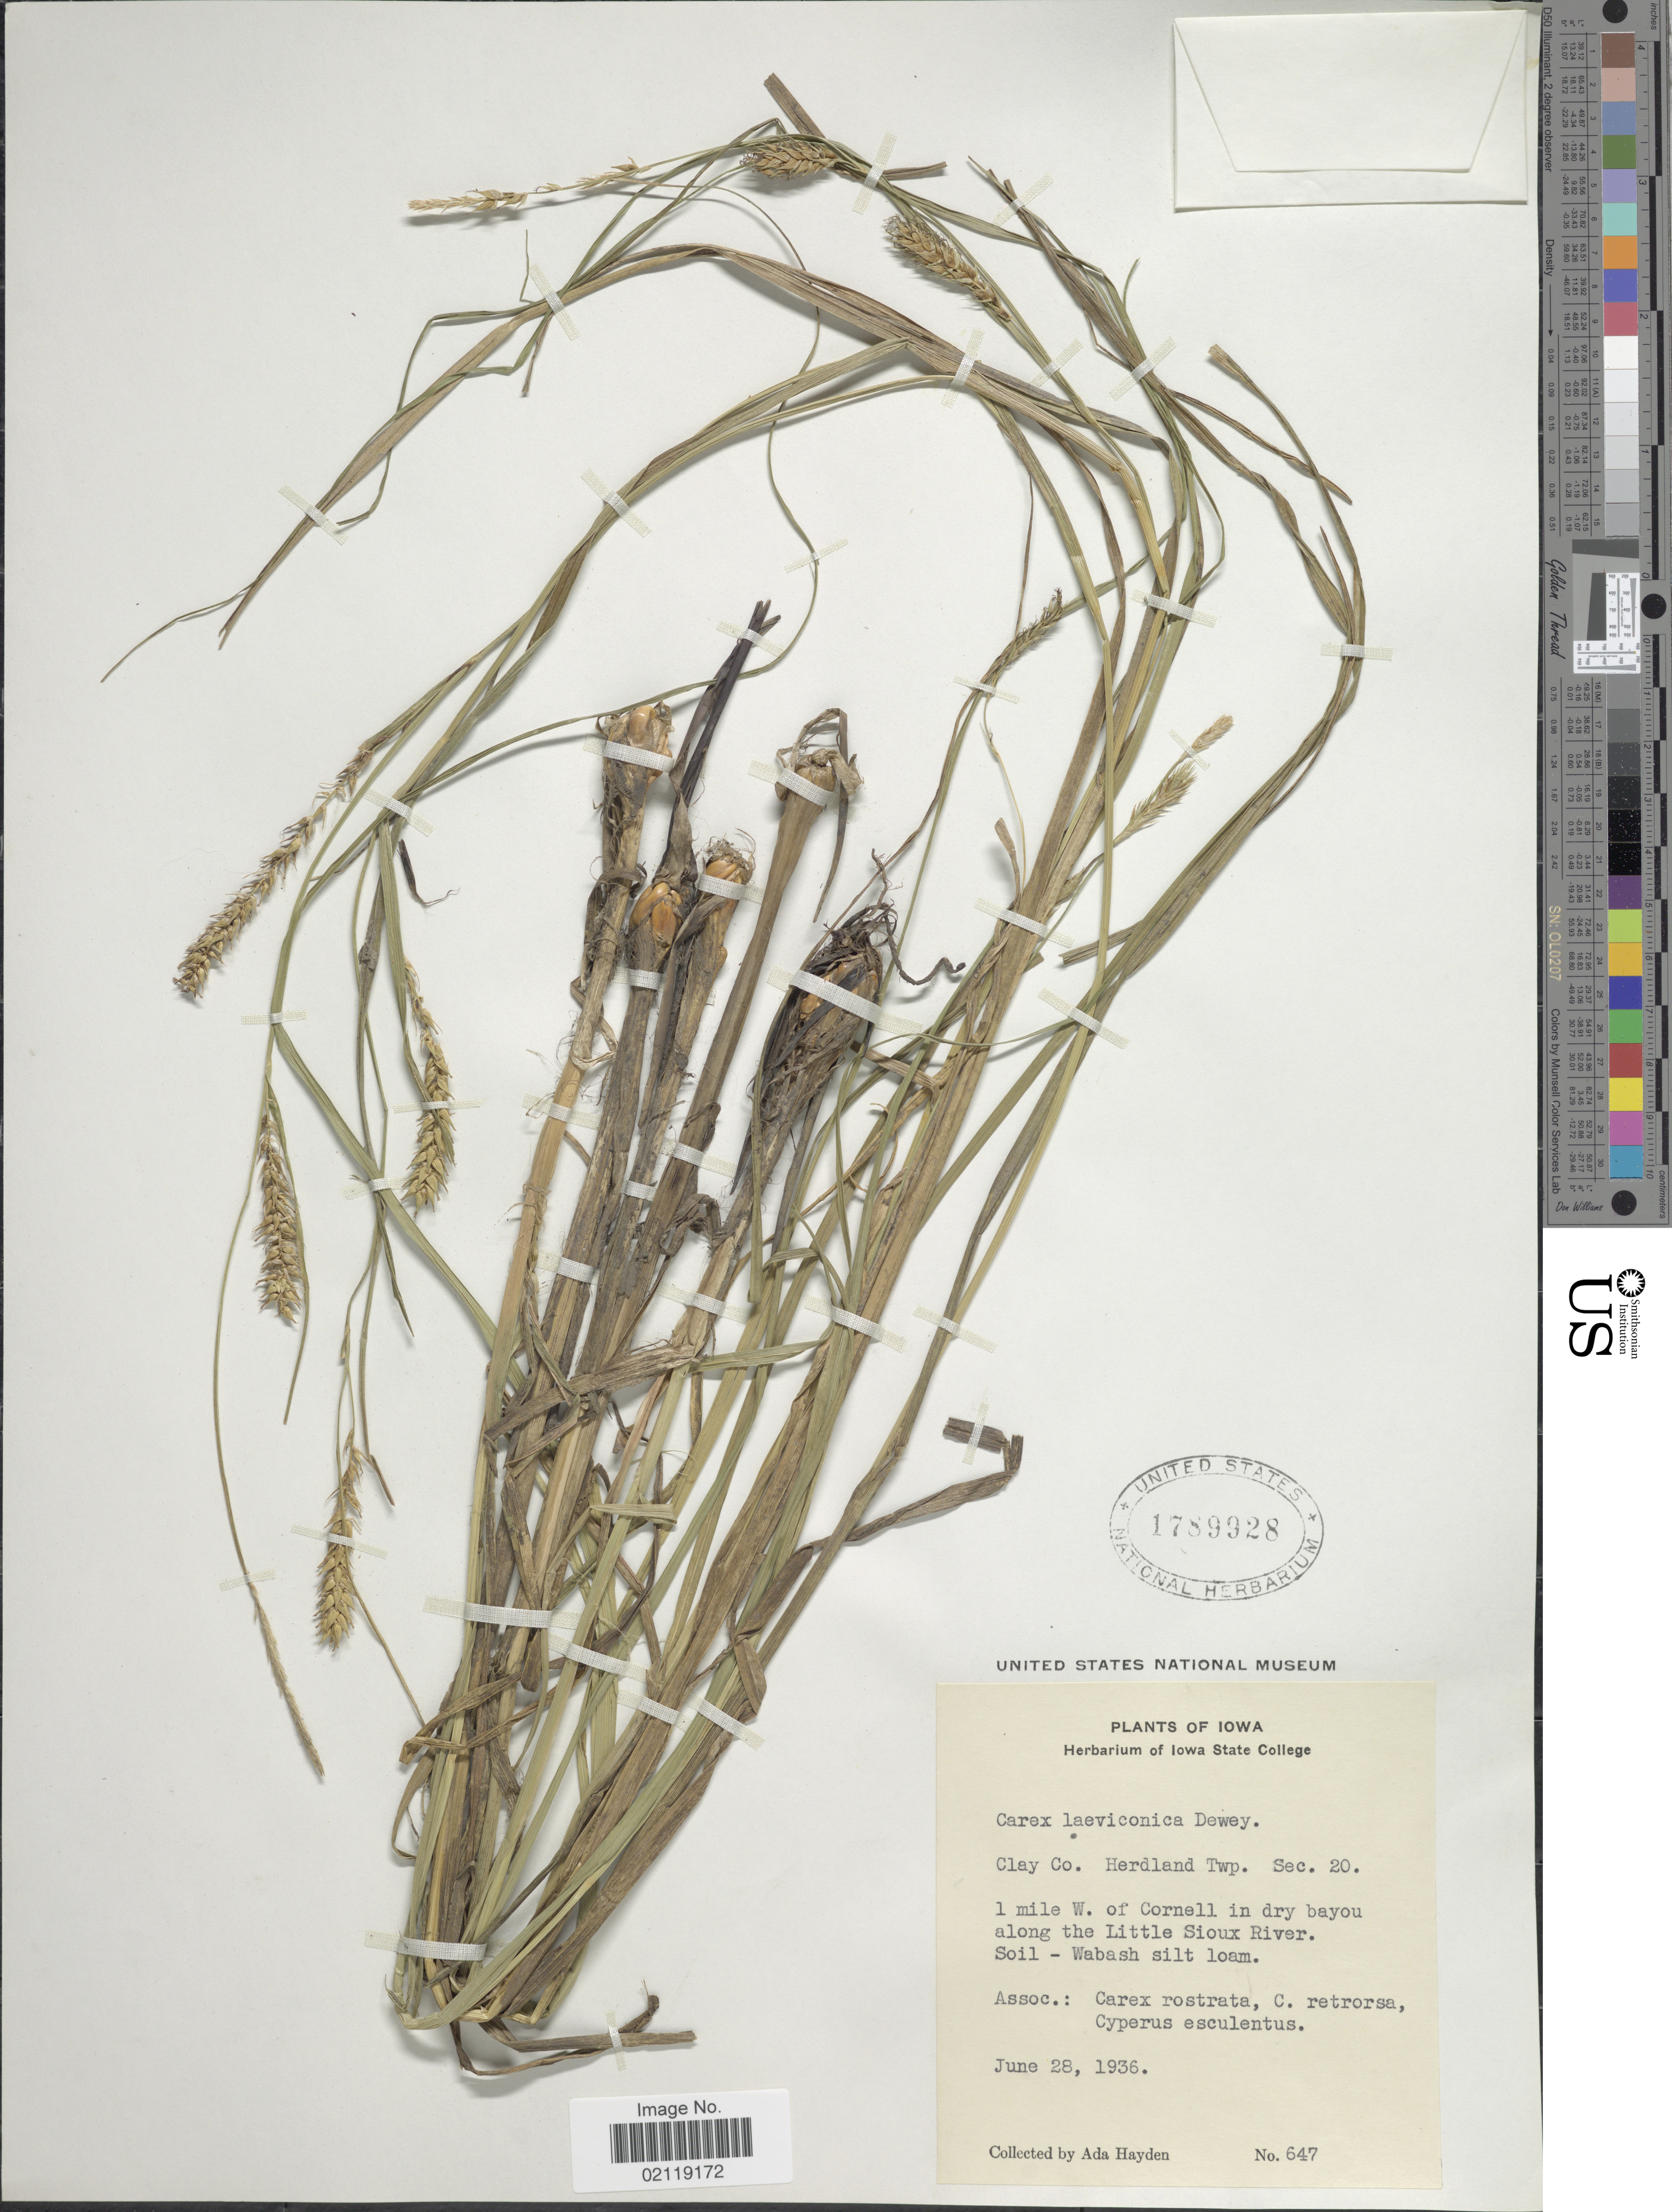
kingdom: Plantae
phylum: Tracheophyta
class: Liliopsida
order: Poales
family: Cyperaceae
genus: Carex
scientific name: Carex laeviconica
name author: Dewey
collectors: Ada Hayden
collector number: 647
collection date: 1936-06-28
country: United States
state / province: Iowa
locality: Clay Co. Herdland Twp. Sec. 20. 1 mile W. of Cornell in dry bayou along the Little Sioux River.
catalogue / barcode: US 1789928